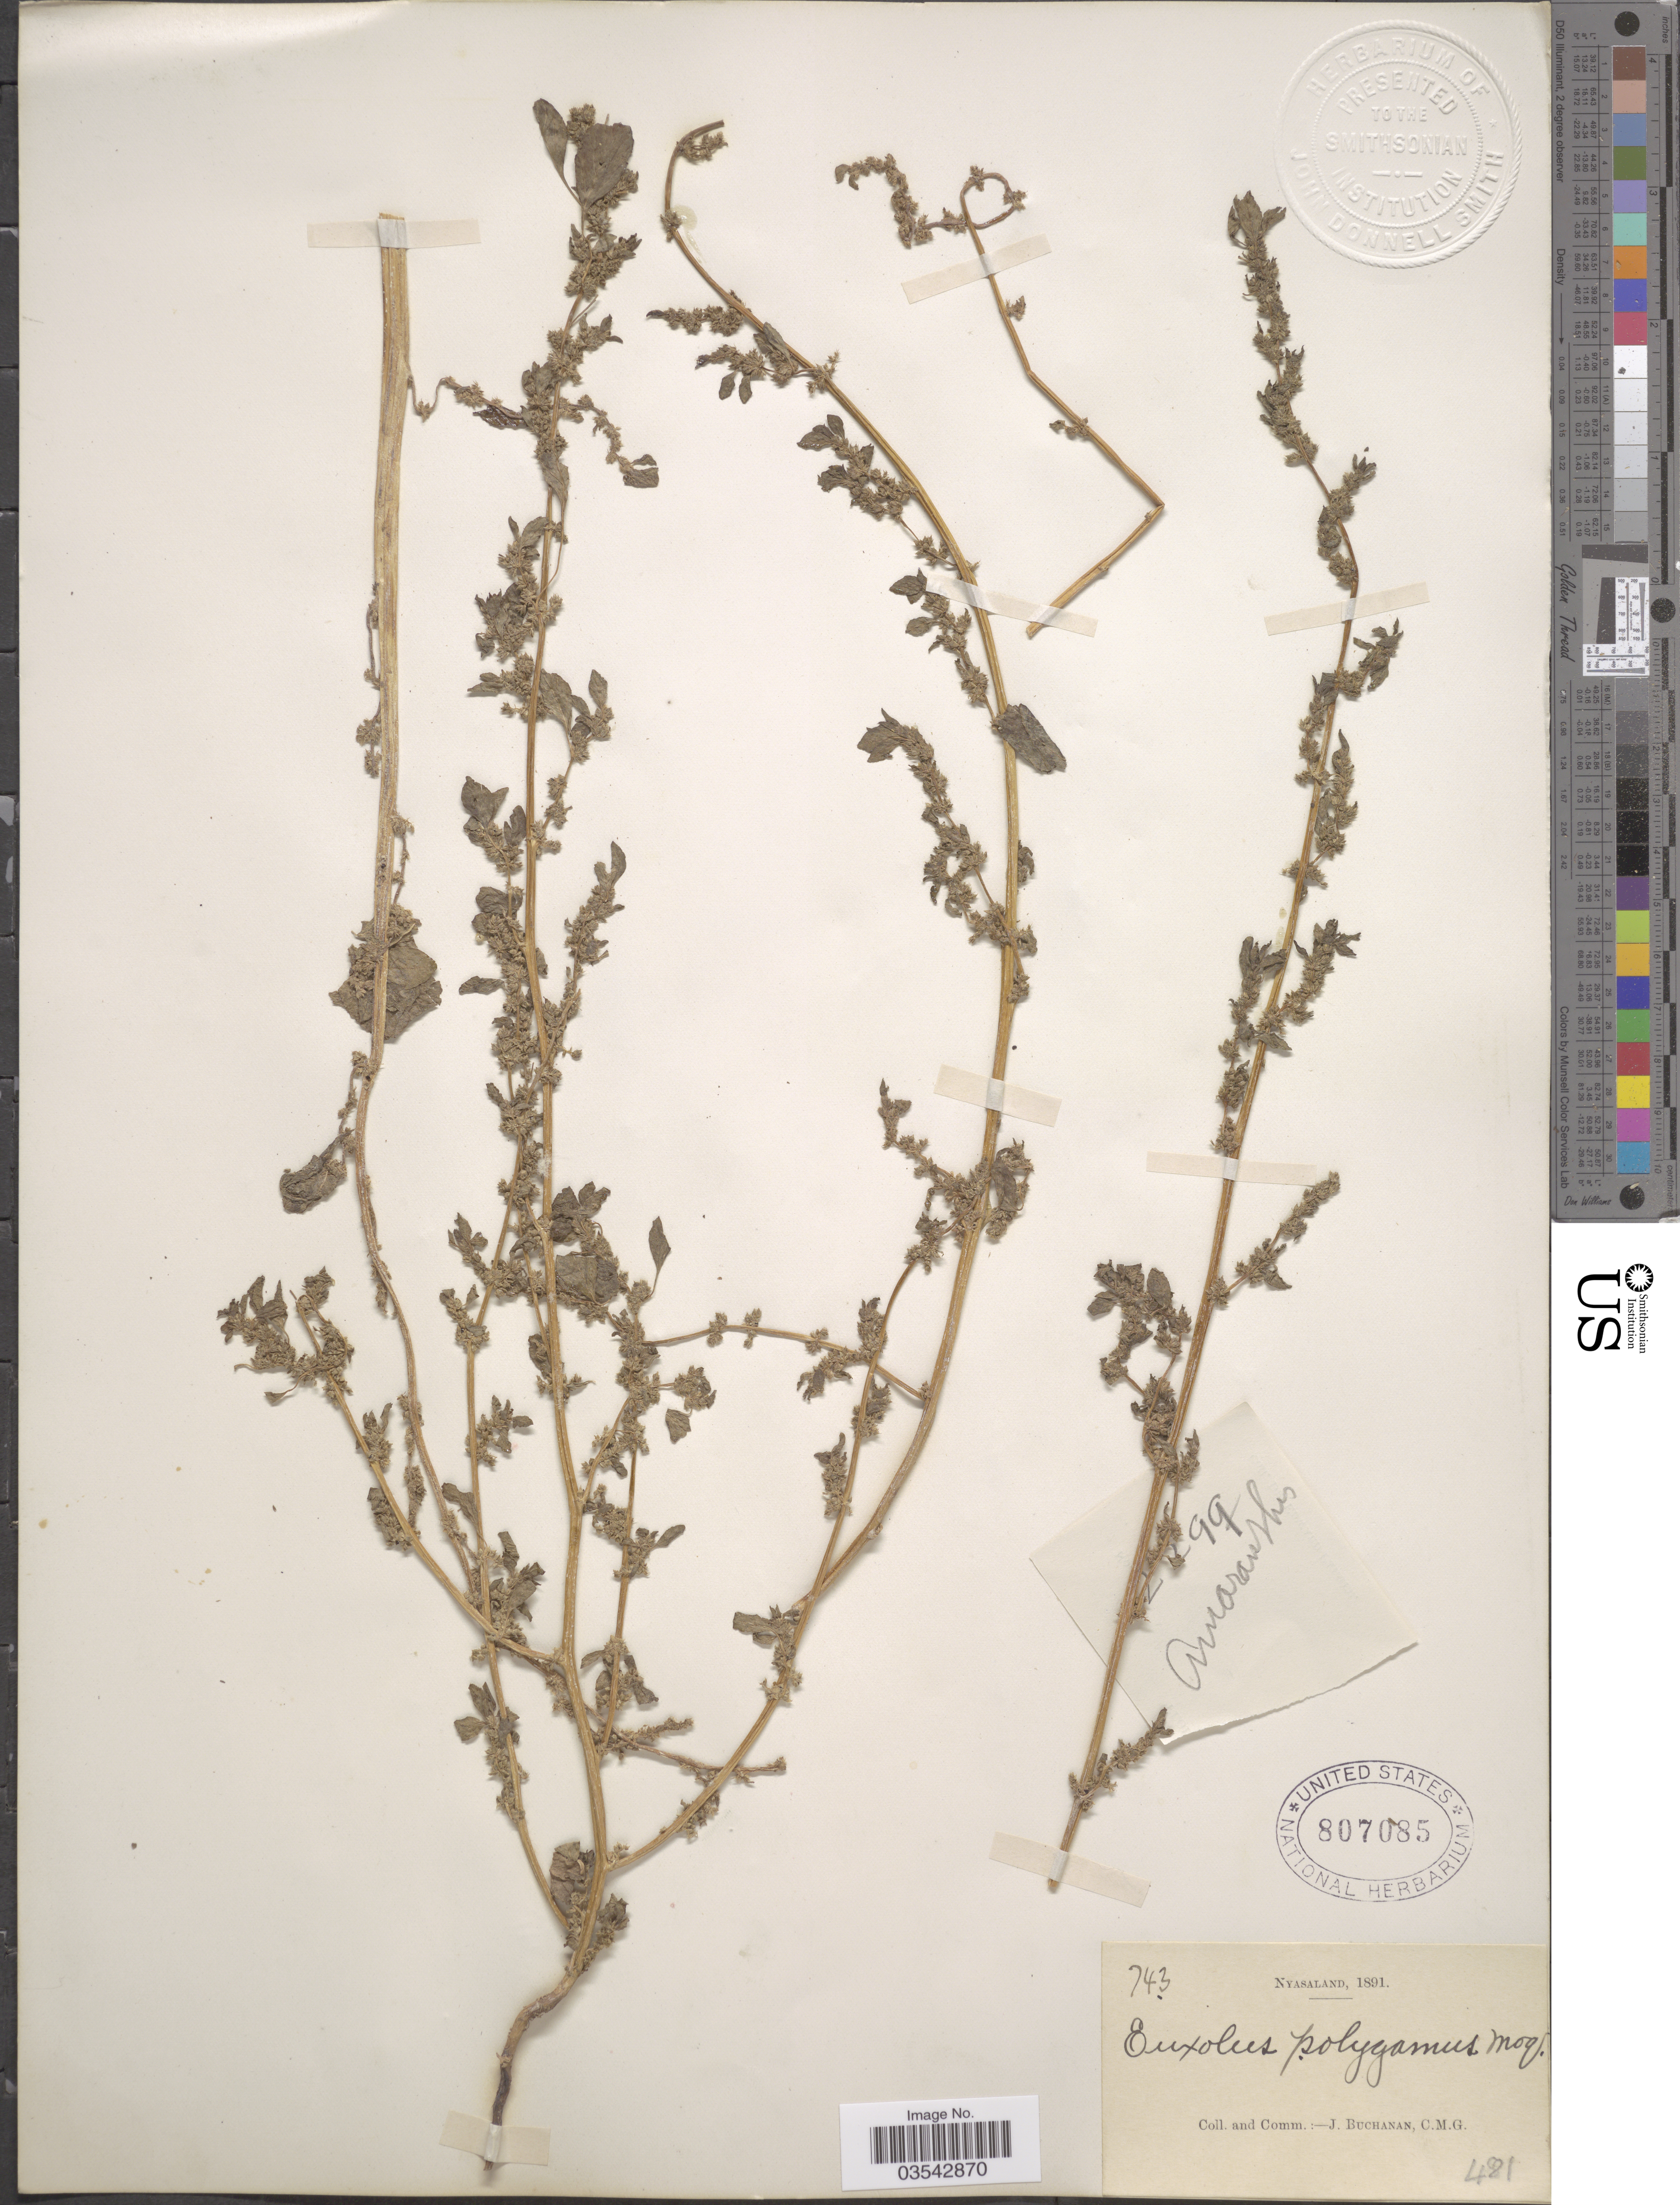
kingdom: Plantae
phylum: Tracheophyta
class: Magnoliopsida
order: Caryophyllales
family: Amaranthaceae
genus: Amaranthus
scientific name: Amaranthus polygamus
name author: L.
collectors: J. Buchanan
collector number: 743/421*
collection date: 1891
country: Malawi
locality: Nyasaland.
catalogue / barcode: US 807085